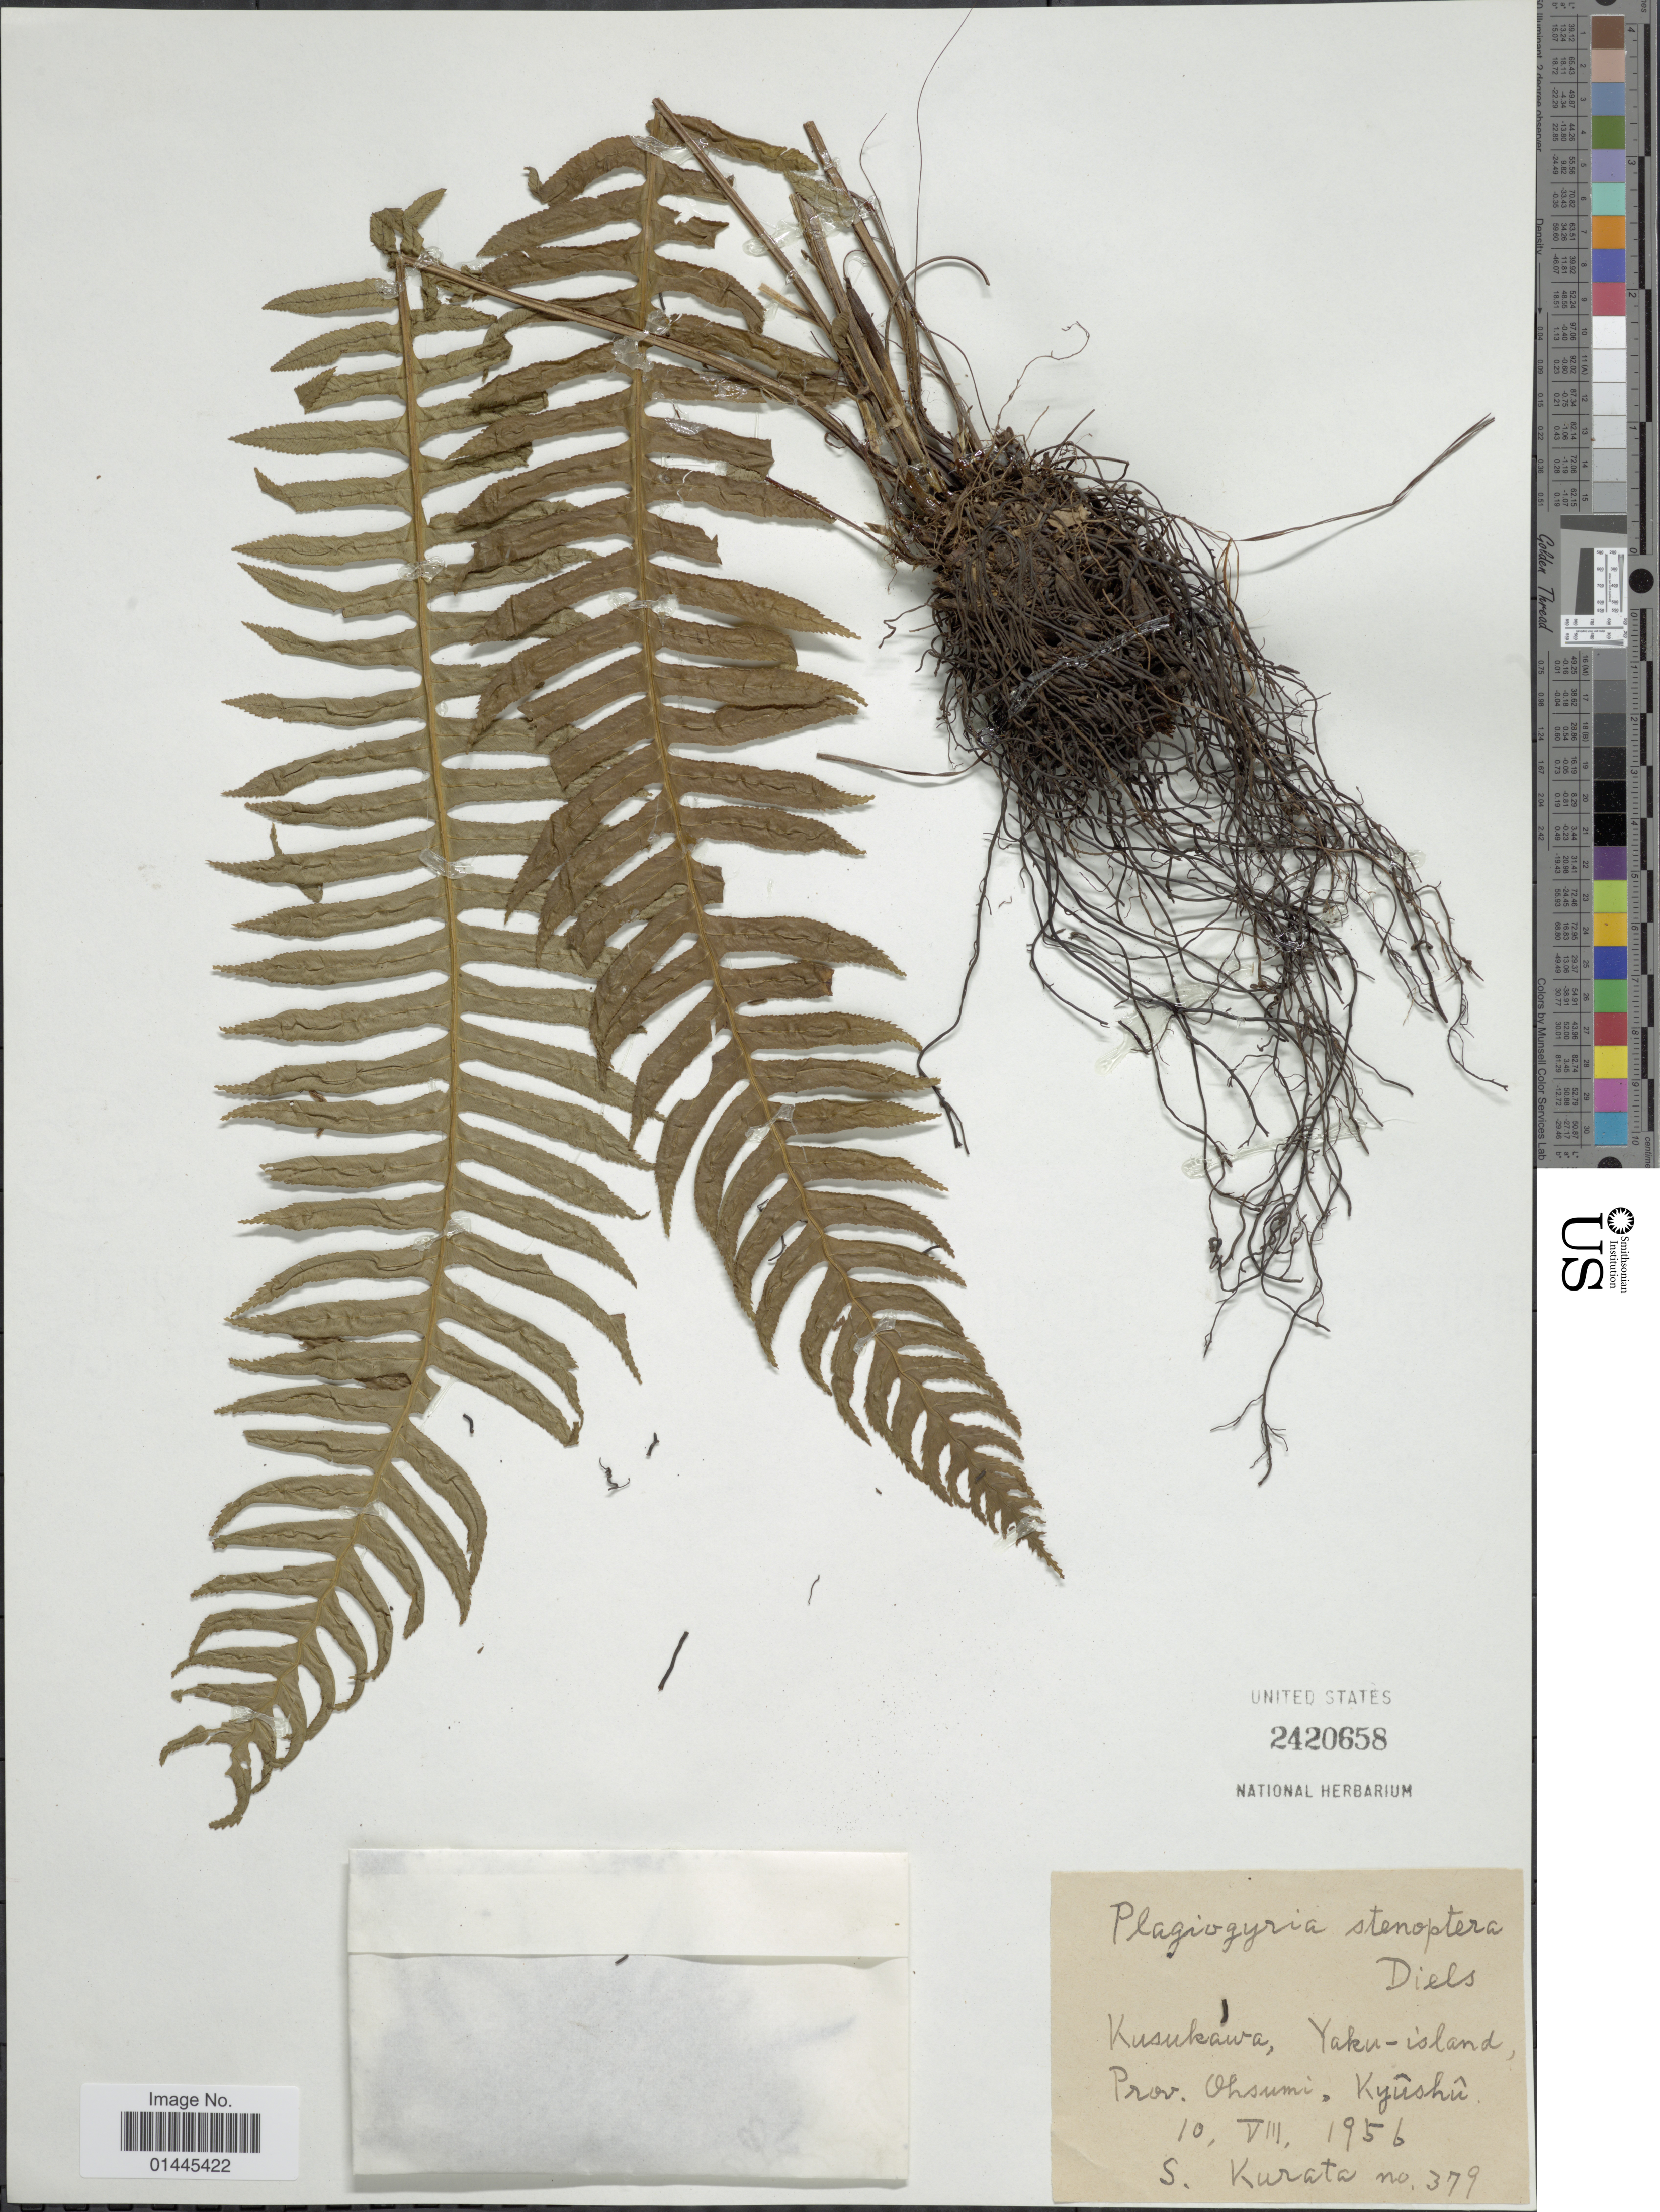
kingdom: Plantae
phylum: Tracheophyta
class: Polypodiopsida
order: Cyatheales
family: Plagiogyriaceae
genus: Plagiogyria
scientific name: Plagiogyria stenoptera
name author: (Hance) Diels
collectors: Sa. Kurata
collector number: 379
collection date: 1956-08-10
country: Japan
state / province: Kagosima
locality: Kusukawa, Yaku-island, Prov. Ohsumi, Kyushu.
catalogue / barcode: US 2420658